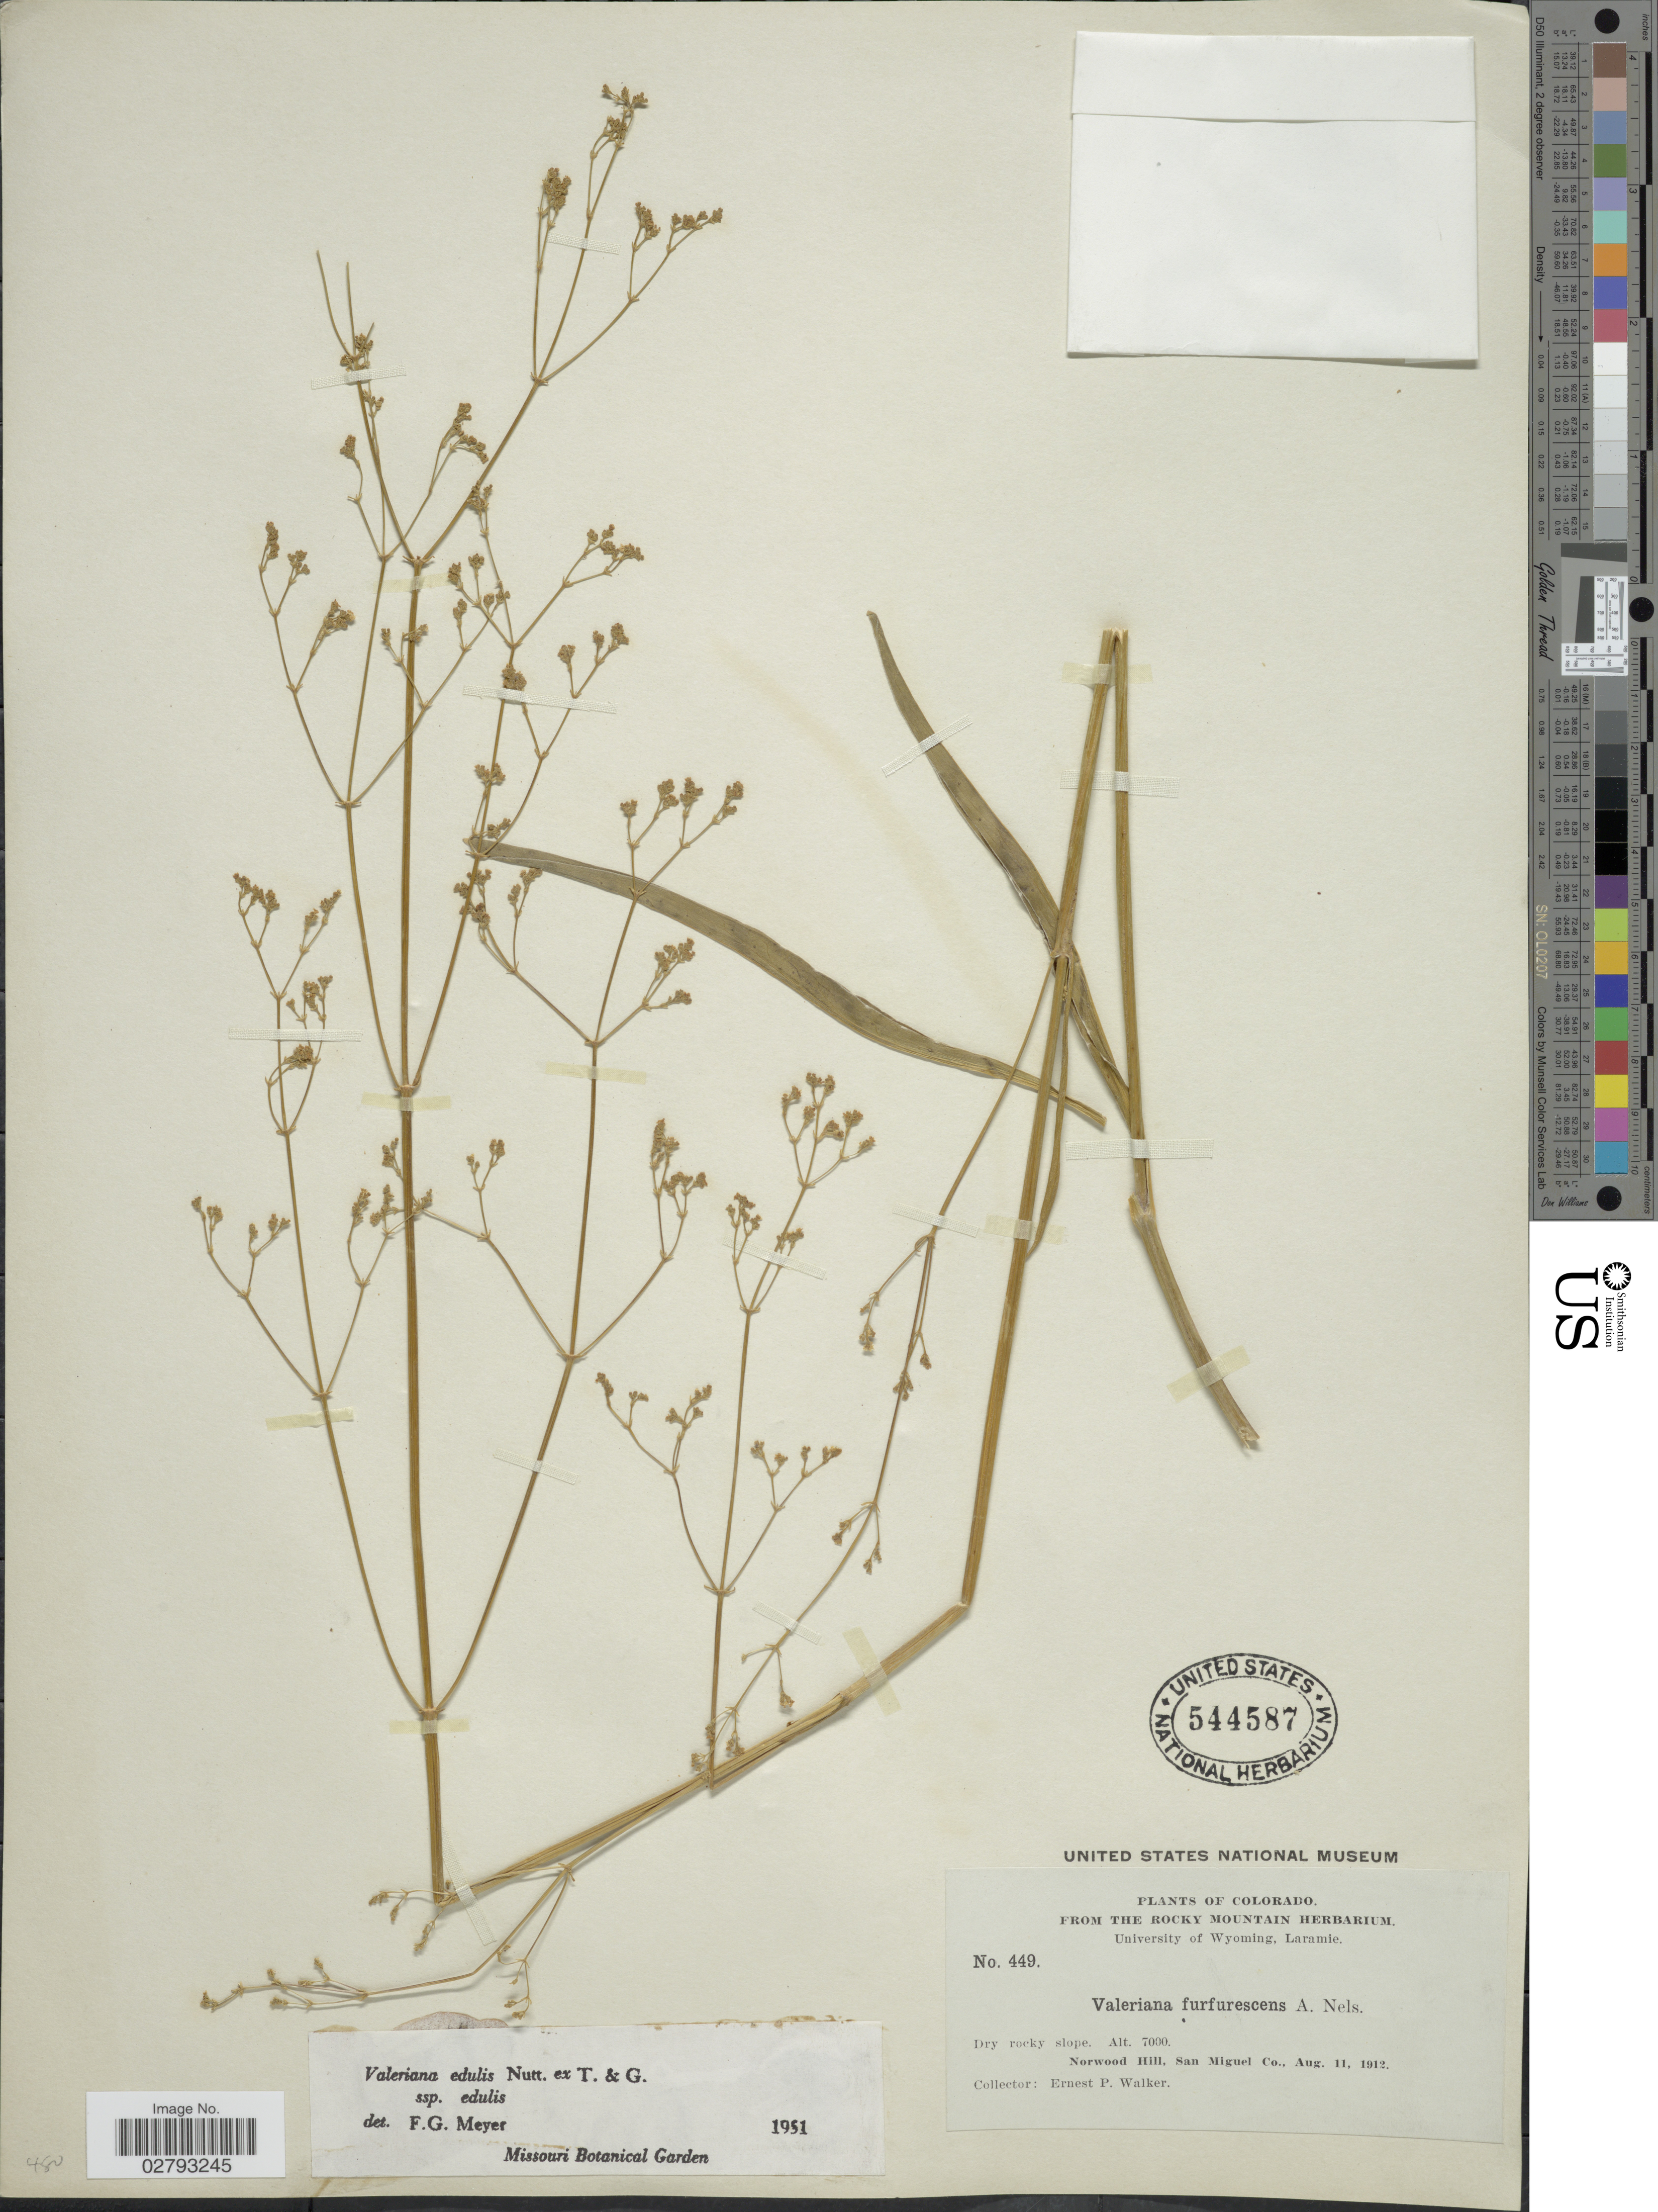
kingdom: Plantae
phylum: Tracheophyta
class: Magnoliopsida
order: Dipsacales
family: Caprifoliaceae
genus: Valeriana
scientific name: Valeriana edulis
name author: Nutt.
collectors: E. P. Walker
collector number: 449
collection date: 1912-08-11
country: United States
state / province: Colorado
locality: Norwood Hill, San Miguel Co.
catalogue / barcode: US 544587